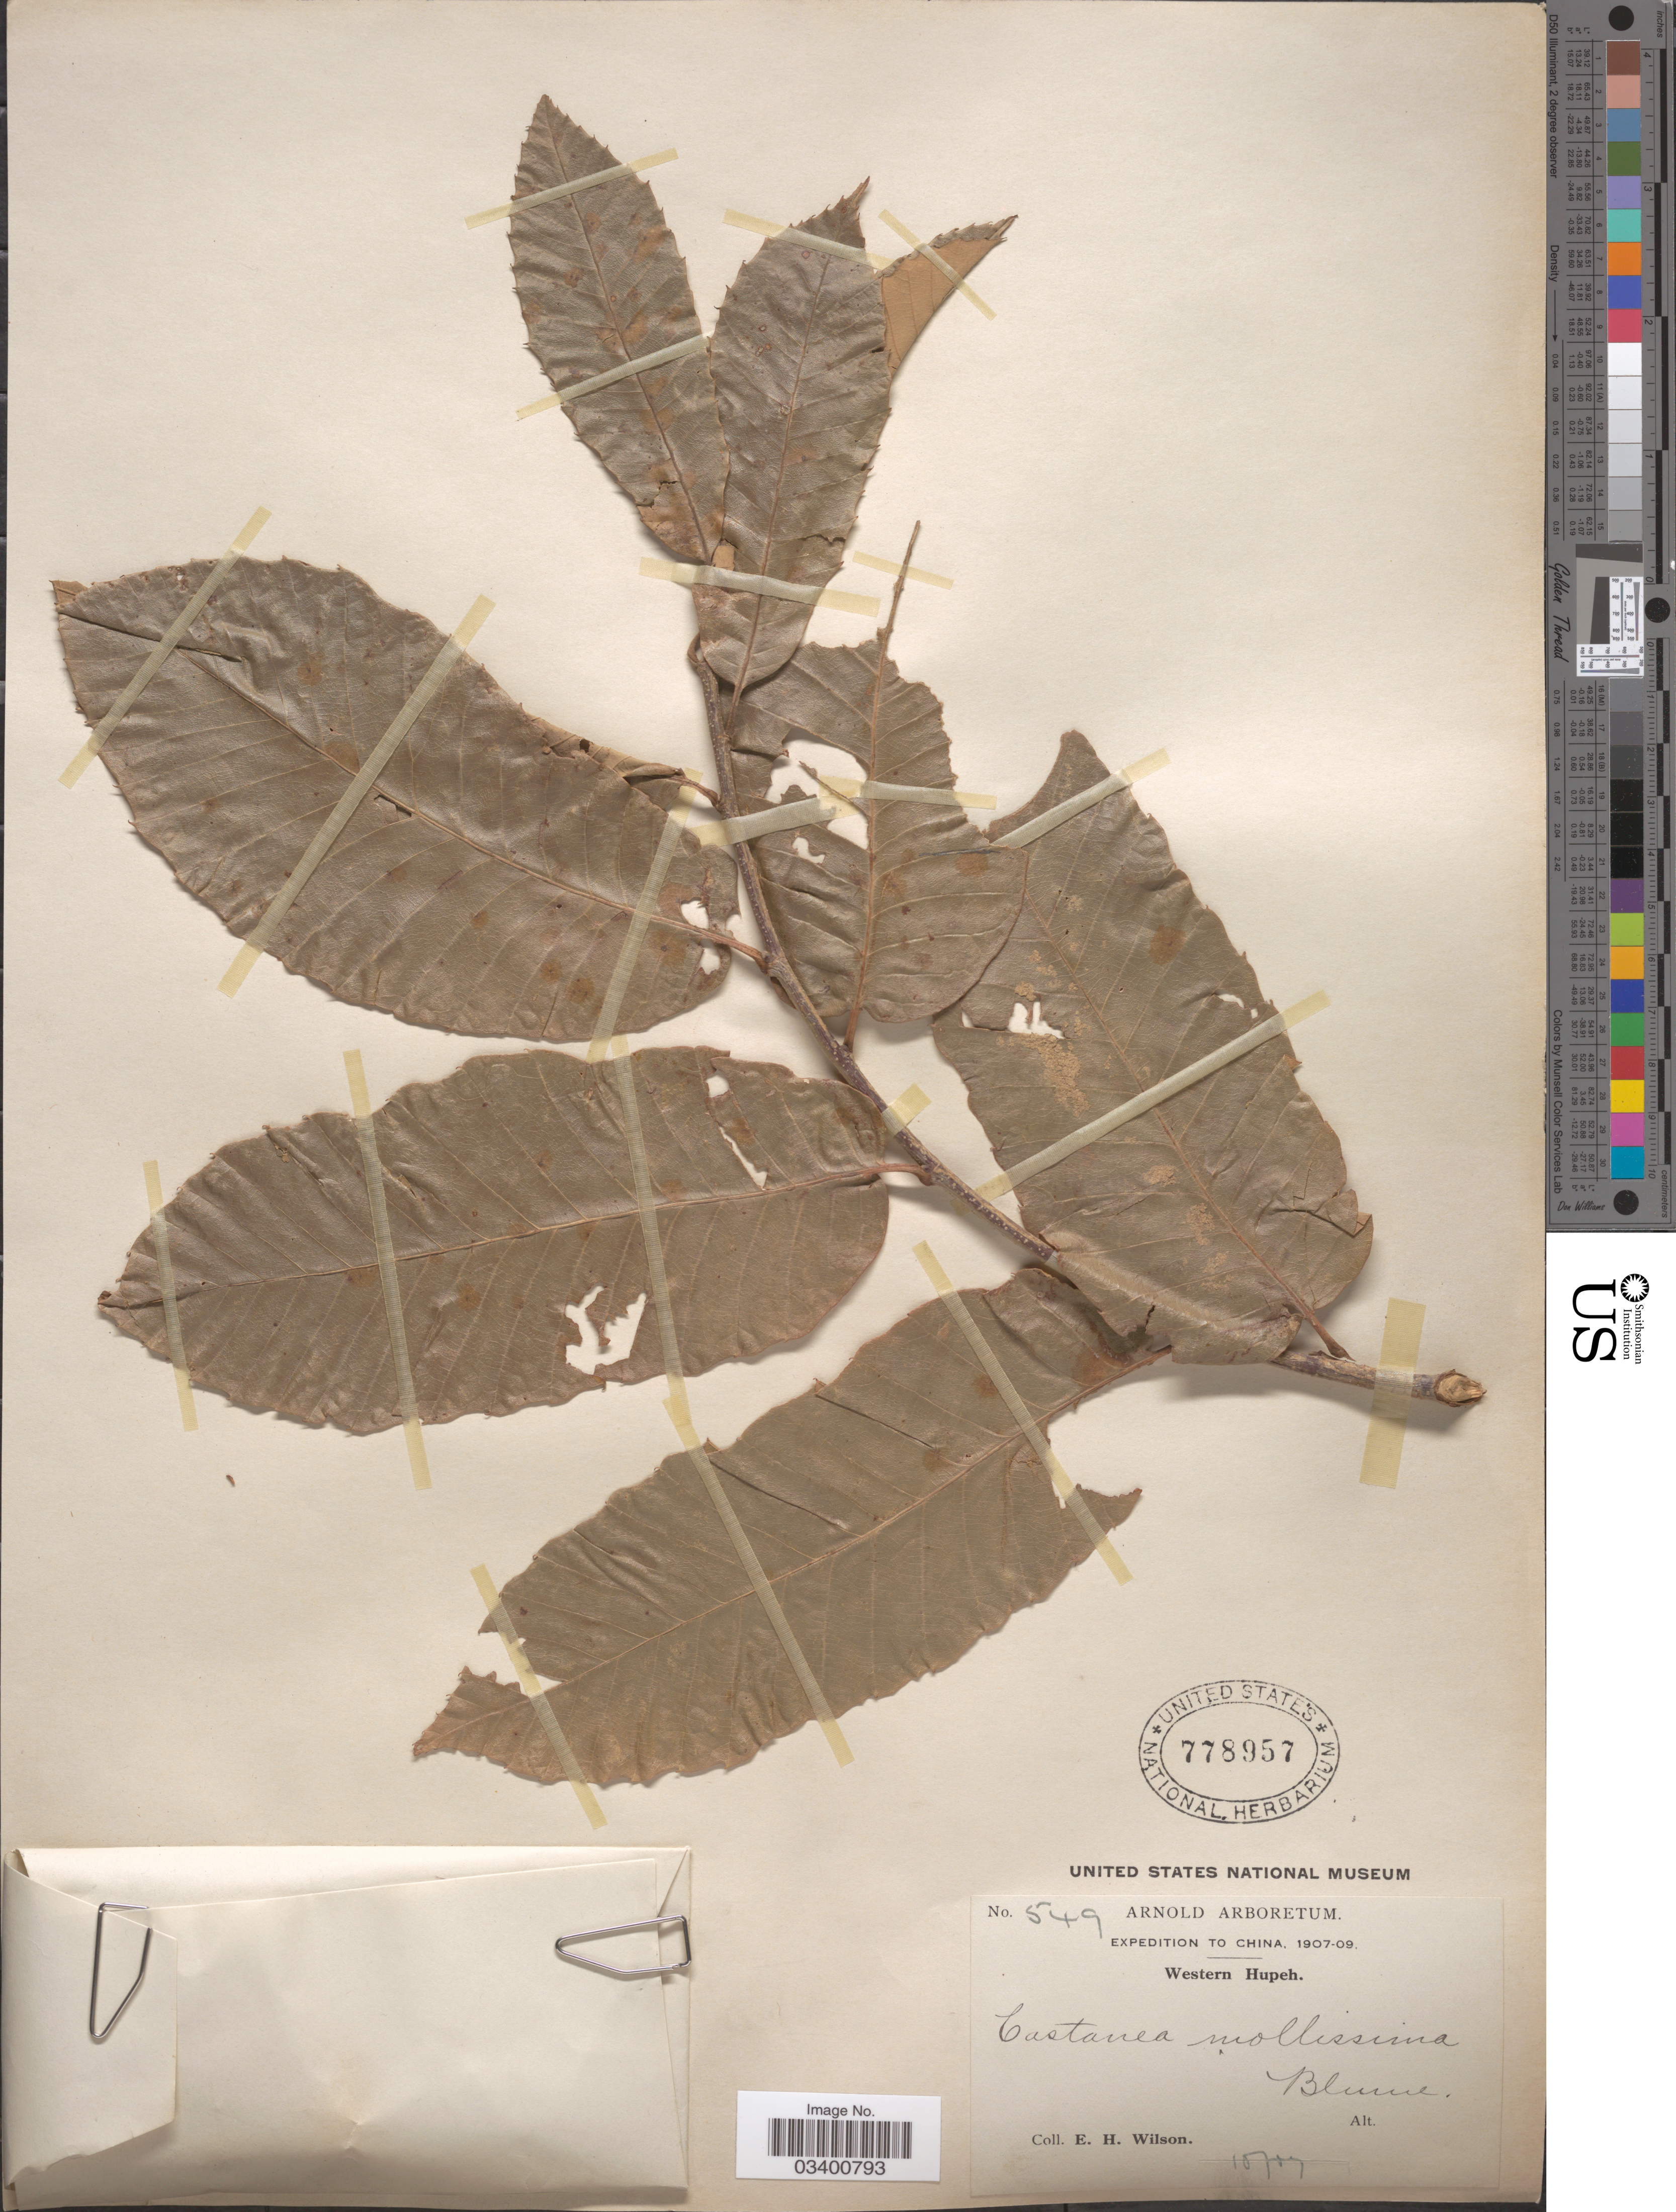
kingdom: Plantae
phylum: Tracheophyta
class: Magnoliopsida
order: Fagales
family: Fagaceae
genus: Castanea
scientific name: Castanea mollissima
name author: Blume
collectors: E. Wilson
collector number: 549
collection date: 1907-10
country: China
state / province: Hubei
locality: Western Hupeh.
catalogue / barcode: US 778957